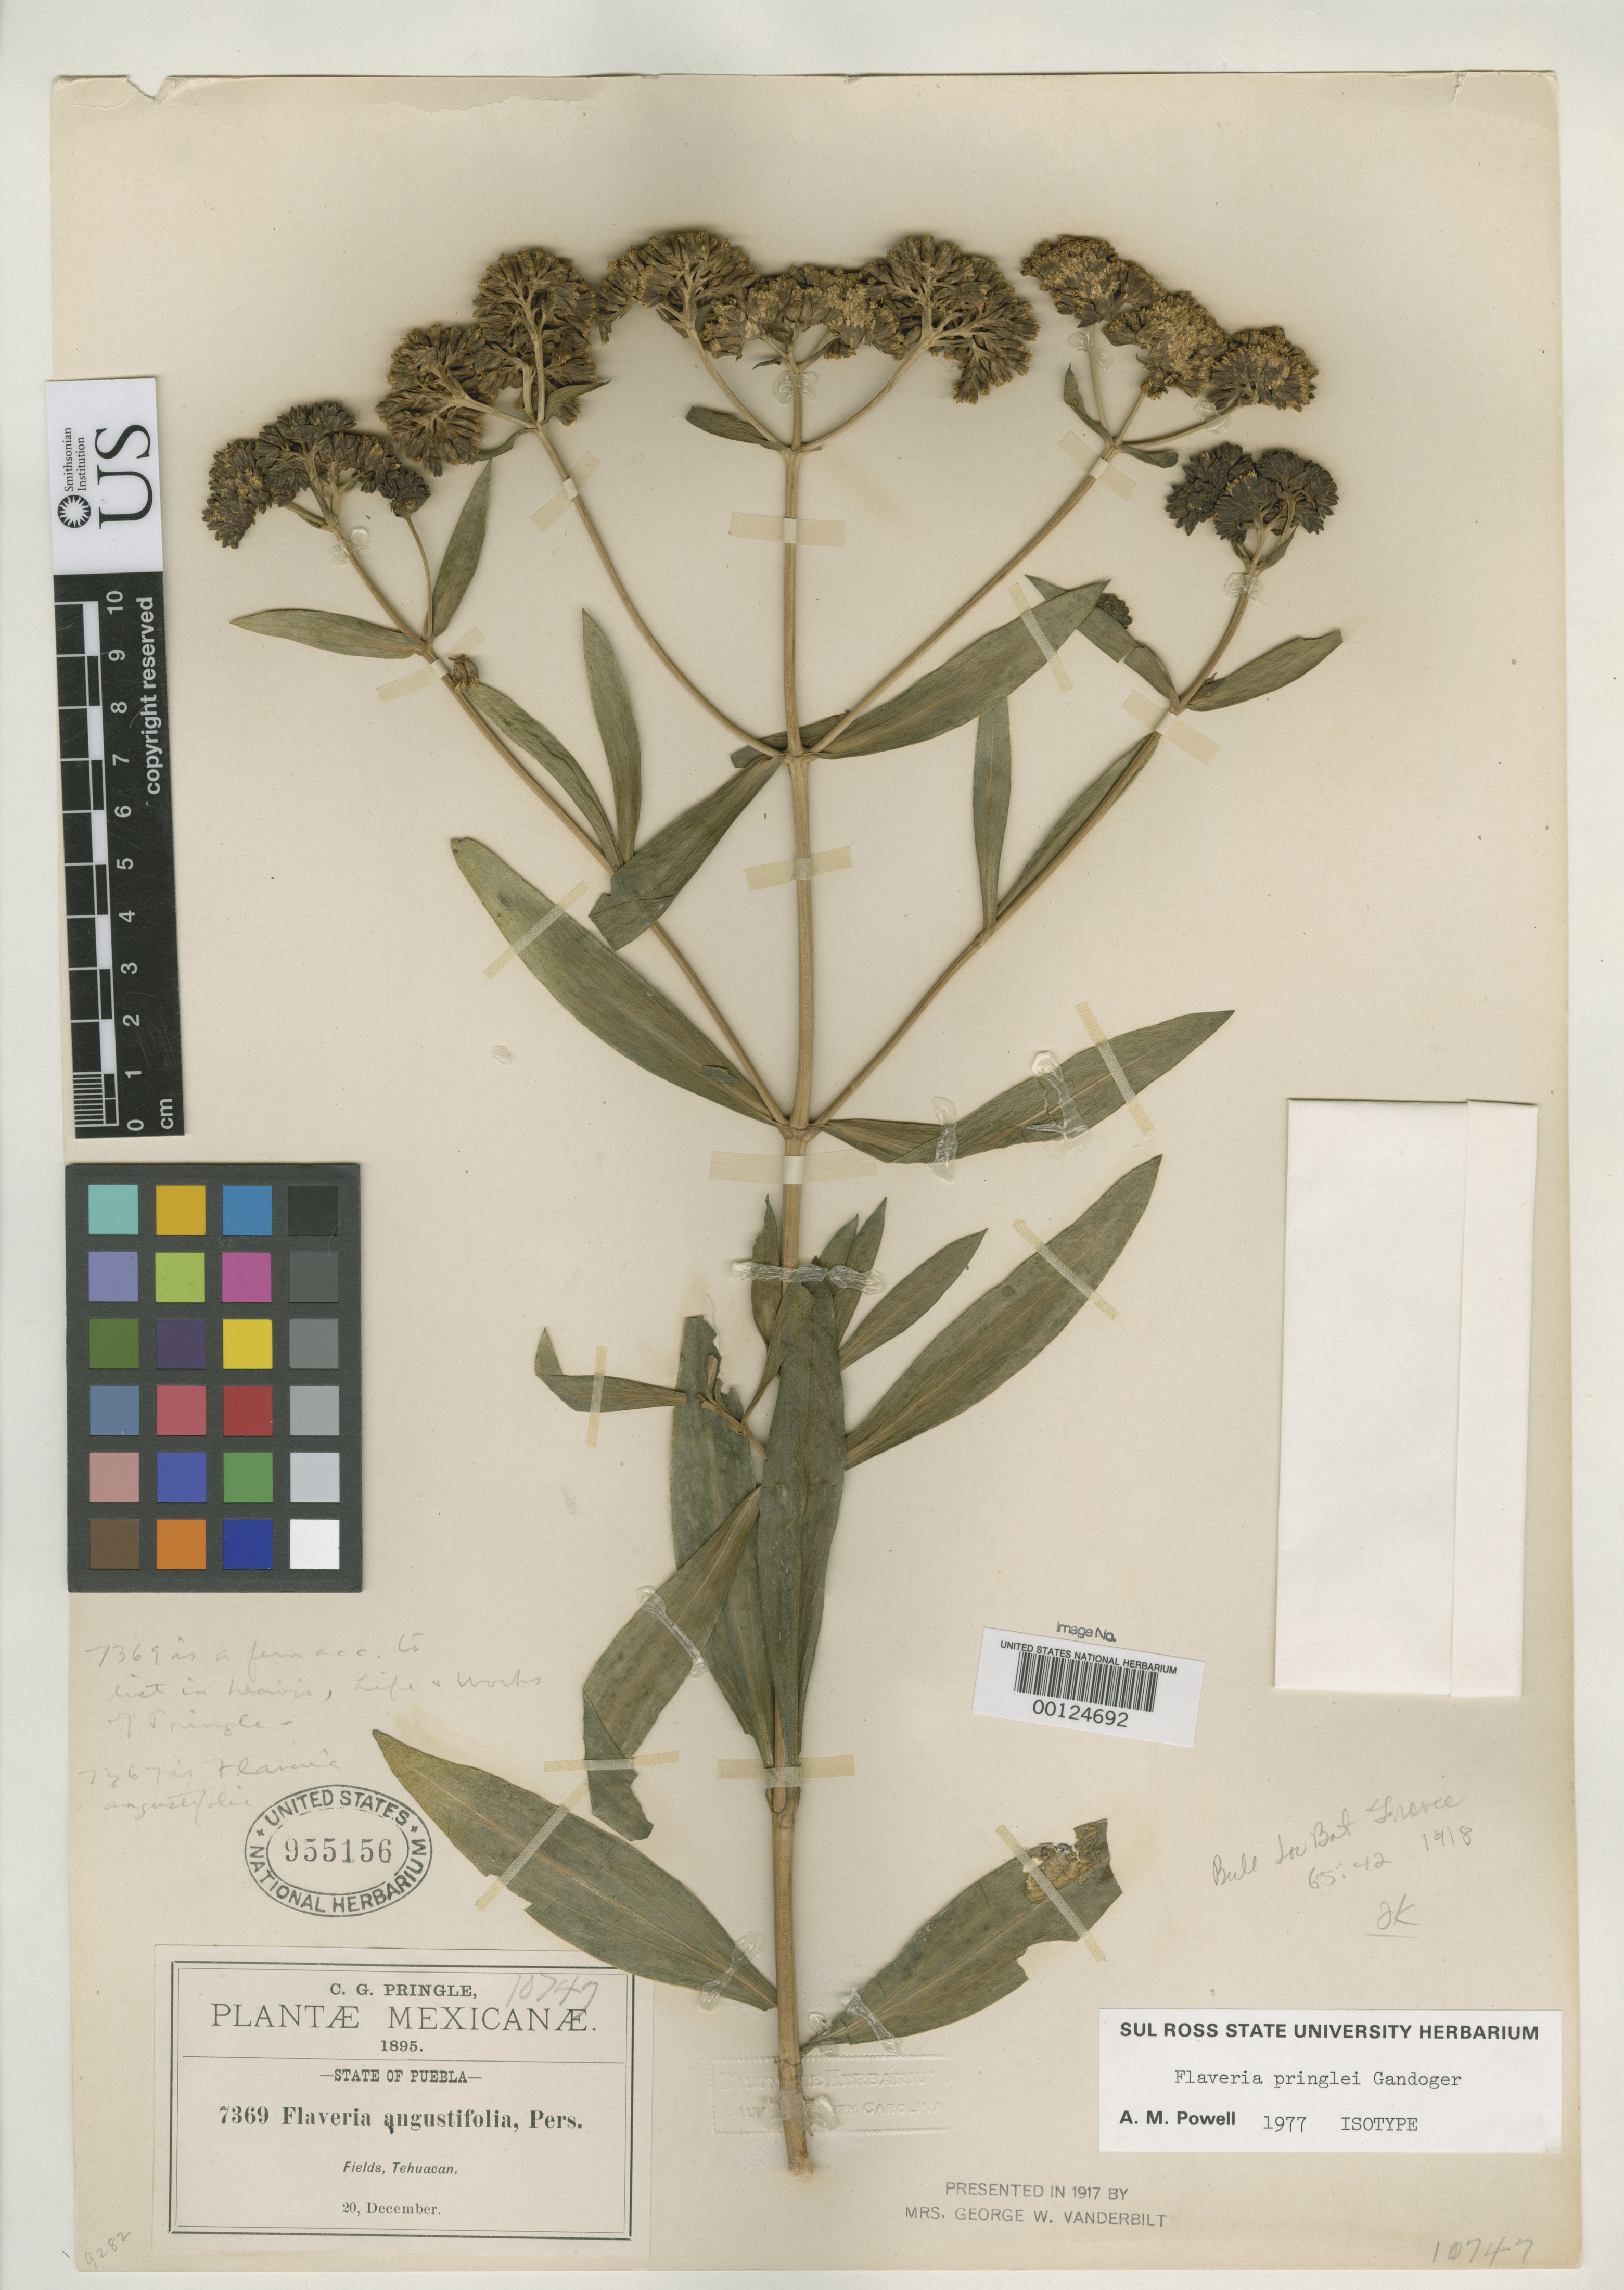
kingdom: Plantae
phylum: Tracheophyta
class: Magnoliopsida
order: Asterales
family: Asteraceae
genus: Flaveria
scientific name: Flaveria pringlei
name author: Gand.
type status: Isotype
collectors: C. G. Pringle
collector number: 7369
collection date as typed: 20 Dec 1895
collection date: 1895-12-20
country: Mexico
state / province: Puebla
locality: Tehuacan.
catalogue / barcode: US 955156